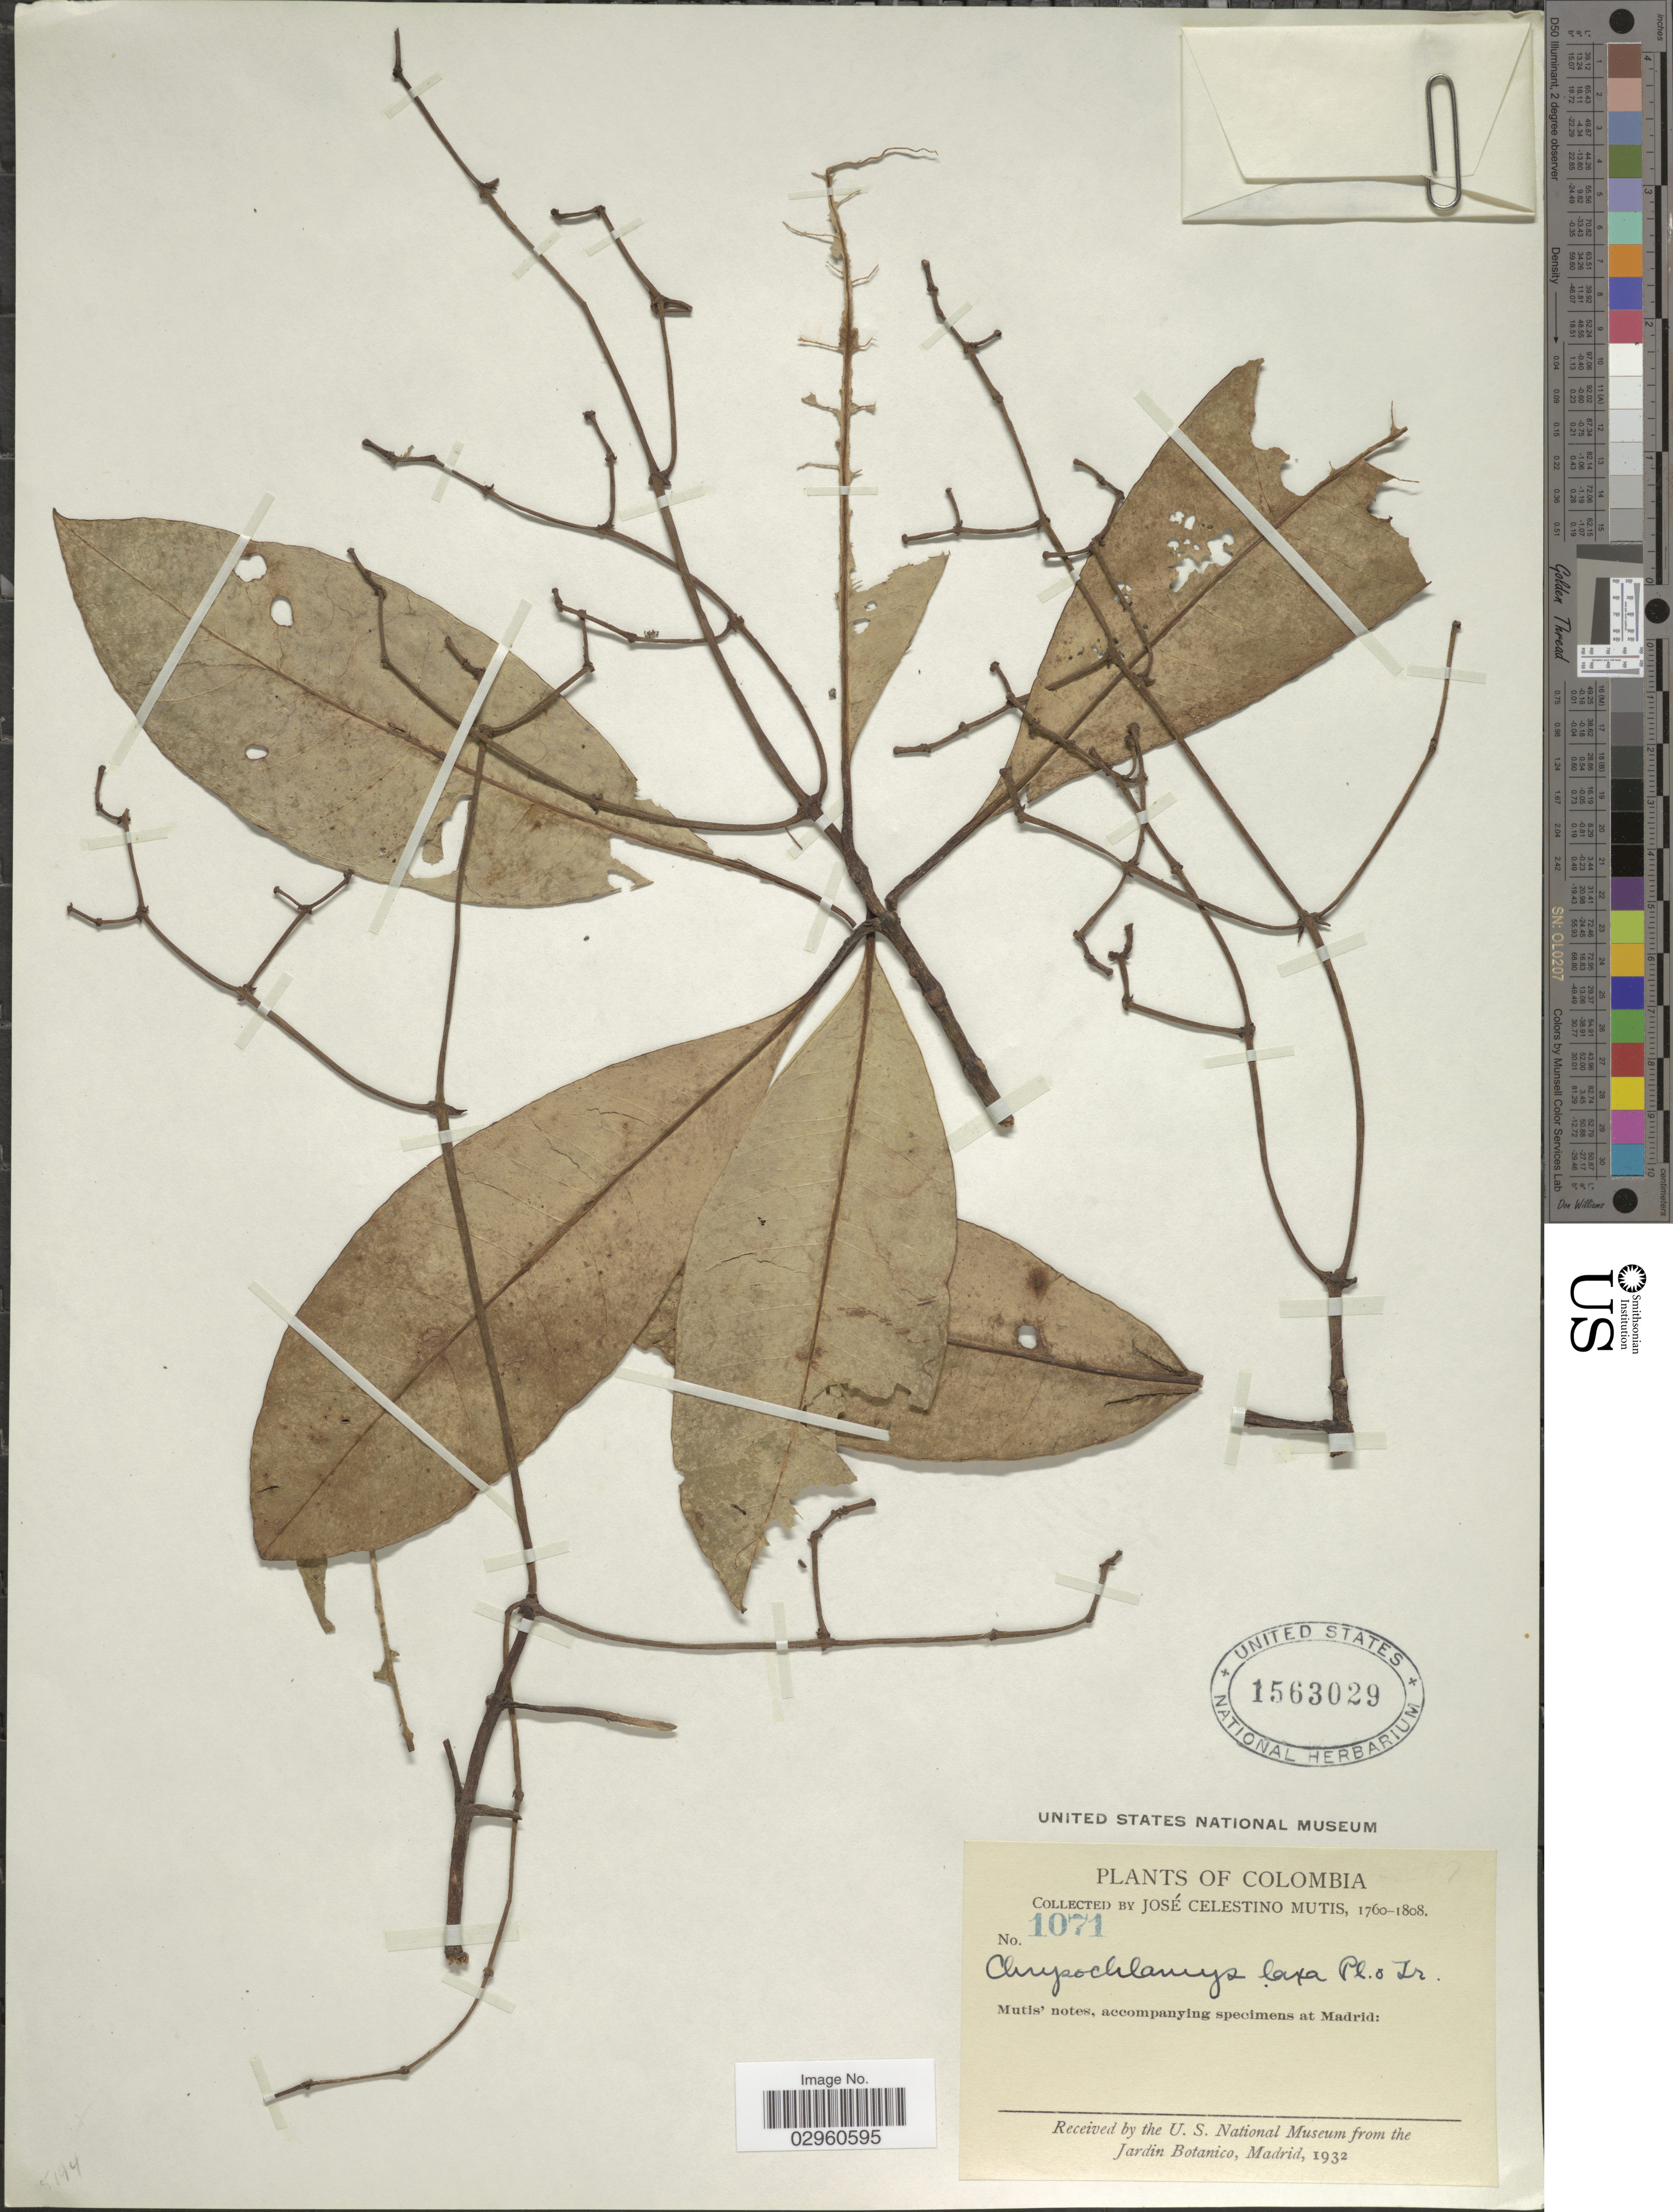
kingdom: Plantae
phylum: Tracheophyta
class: Magnoliopsida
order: Malpighiales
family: Clusiaceae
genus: Chrysochlamys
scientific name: Chrysochlamys laxa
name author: Planch. & Triana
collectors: J. C. B. Mutis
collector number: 1071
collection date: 1760/1808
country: Colombia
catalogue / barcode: US 1563029